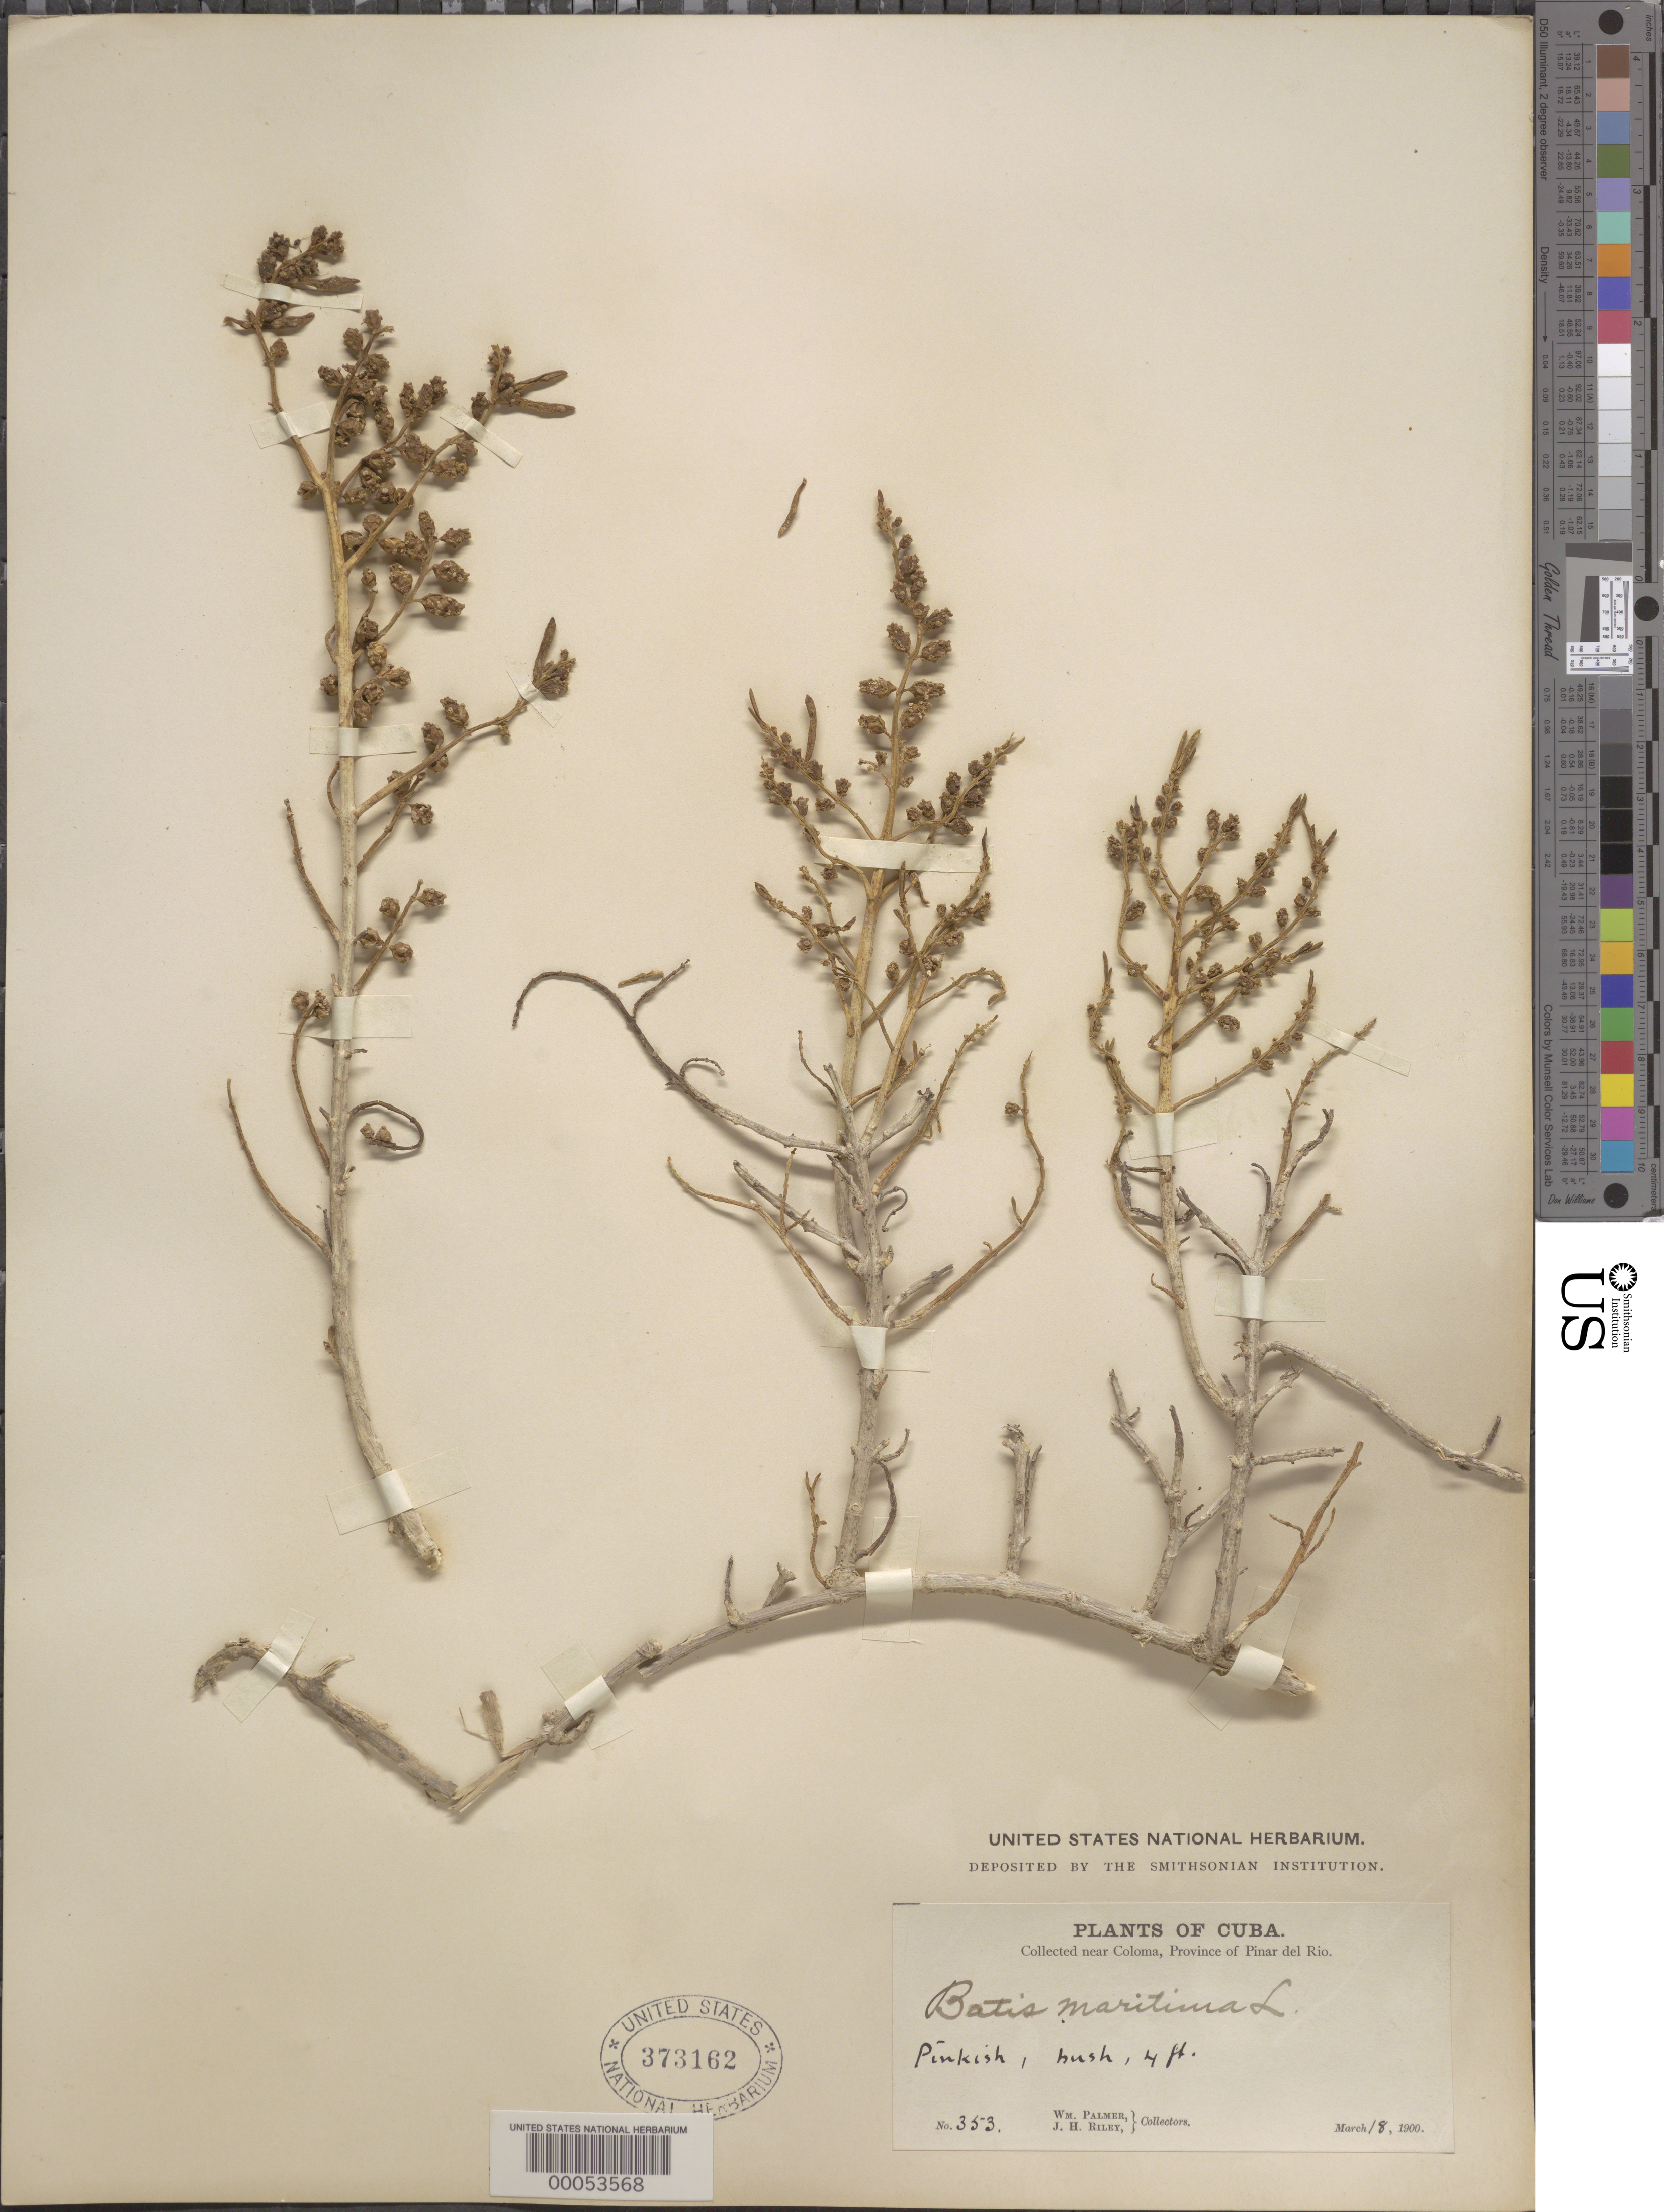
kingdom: Plantae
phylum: Tracheophyta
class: Magnoliopsida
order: Brassicales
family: Bataceae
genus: Batis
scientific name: Batis maritima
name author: L.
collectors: W. Palmer & J. H. Riley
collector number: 353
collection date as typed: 18 Mar 1900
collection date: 1900-03-18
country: Cuba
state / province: Pinar del Río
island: Greater Antilles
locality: Coloma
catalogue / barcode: US 373162